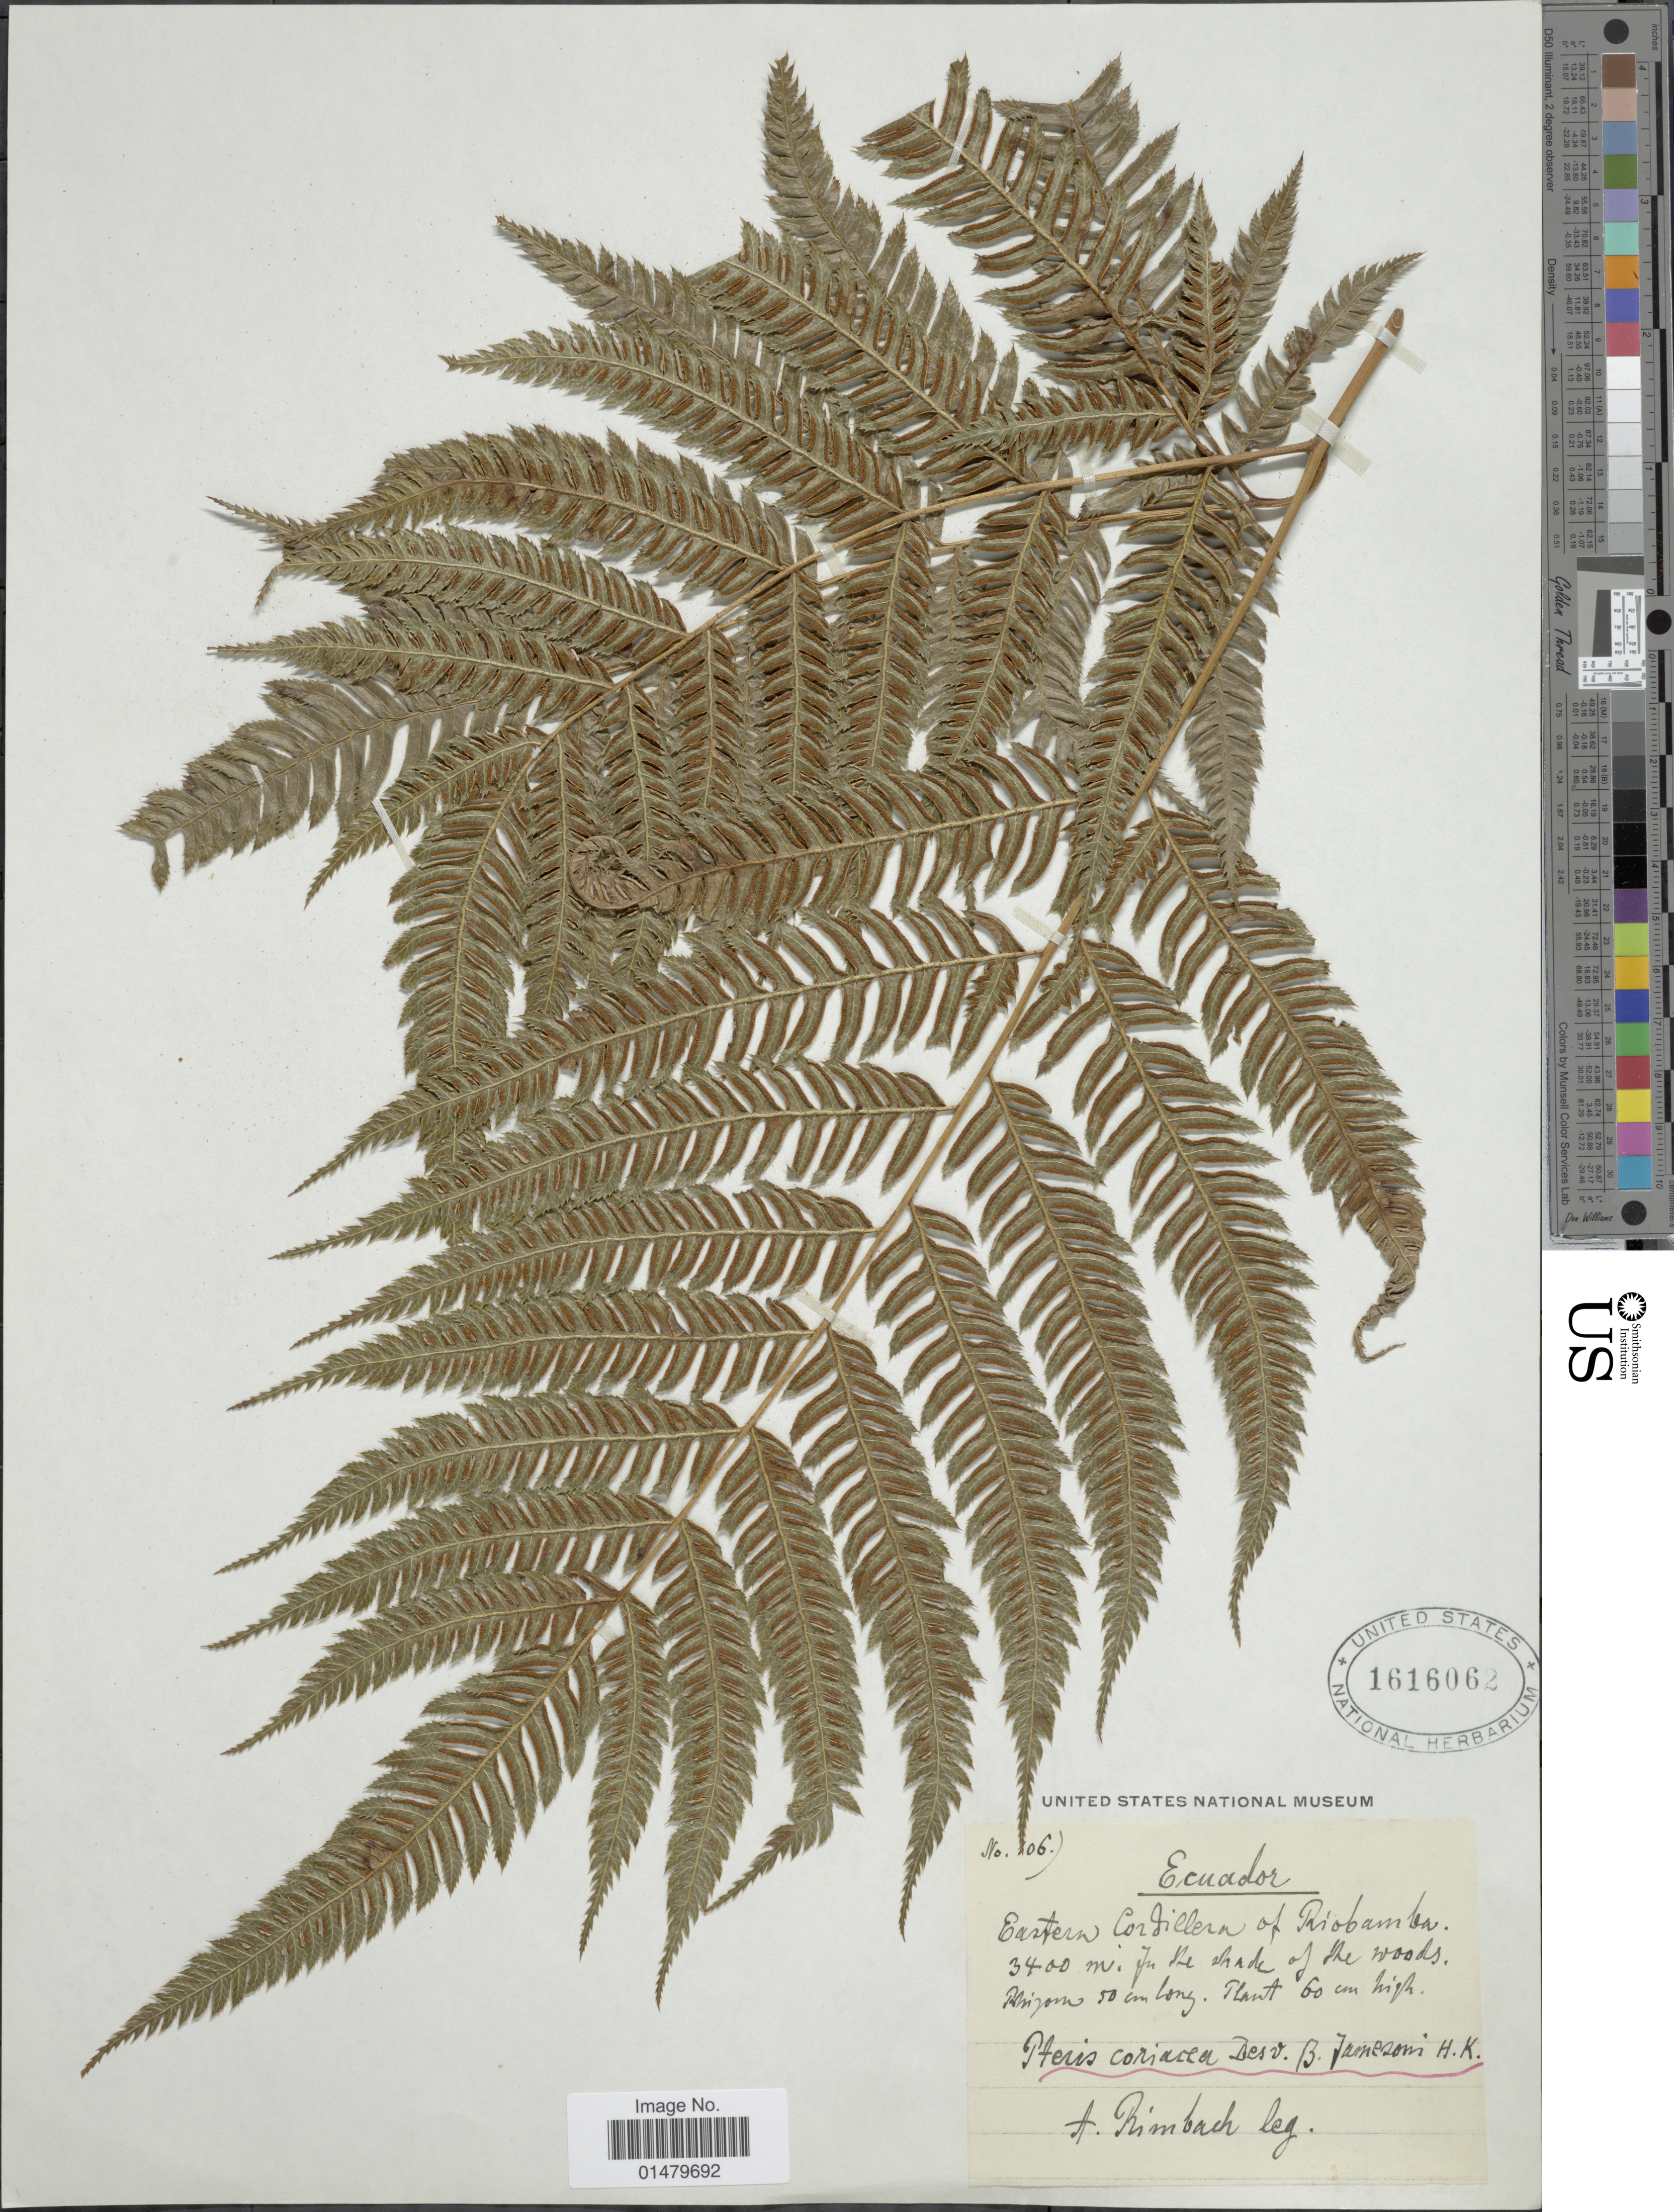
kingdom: Plantae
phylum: Tracheophyta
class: Polypodiopsida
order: Polypodiales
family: Pteridaceae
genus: Pteris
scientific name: Pteris muricata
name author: Rosenst.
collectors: A. Rimbach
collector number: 206*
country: Ecuador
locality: Eastern Cordillera of Riobamba. In the shade of the woods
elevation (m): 3400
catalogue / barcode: US 1616062